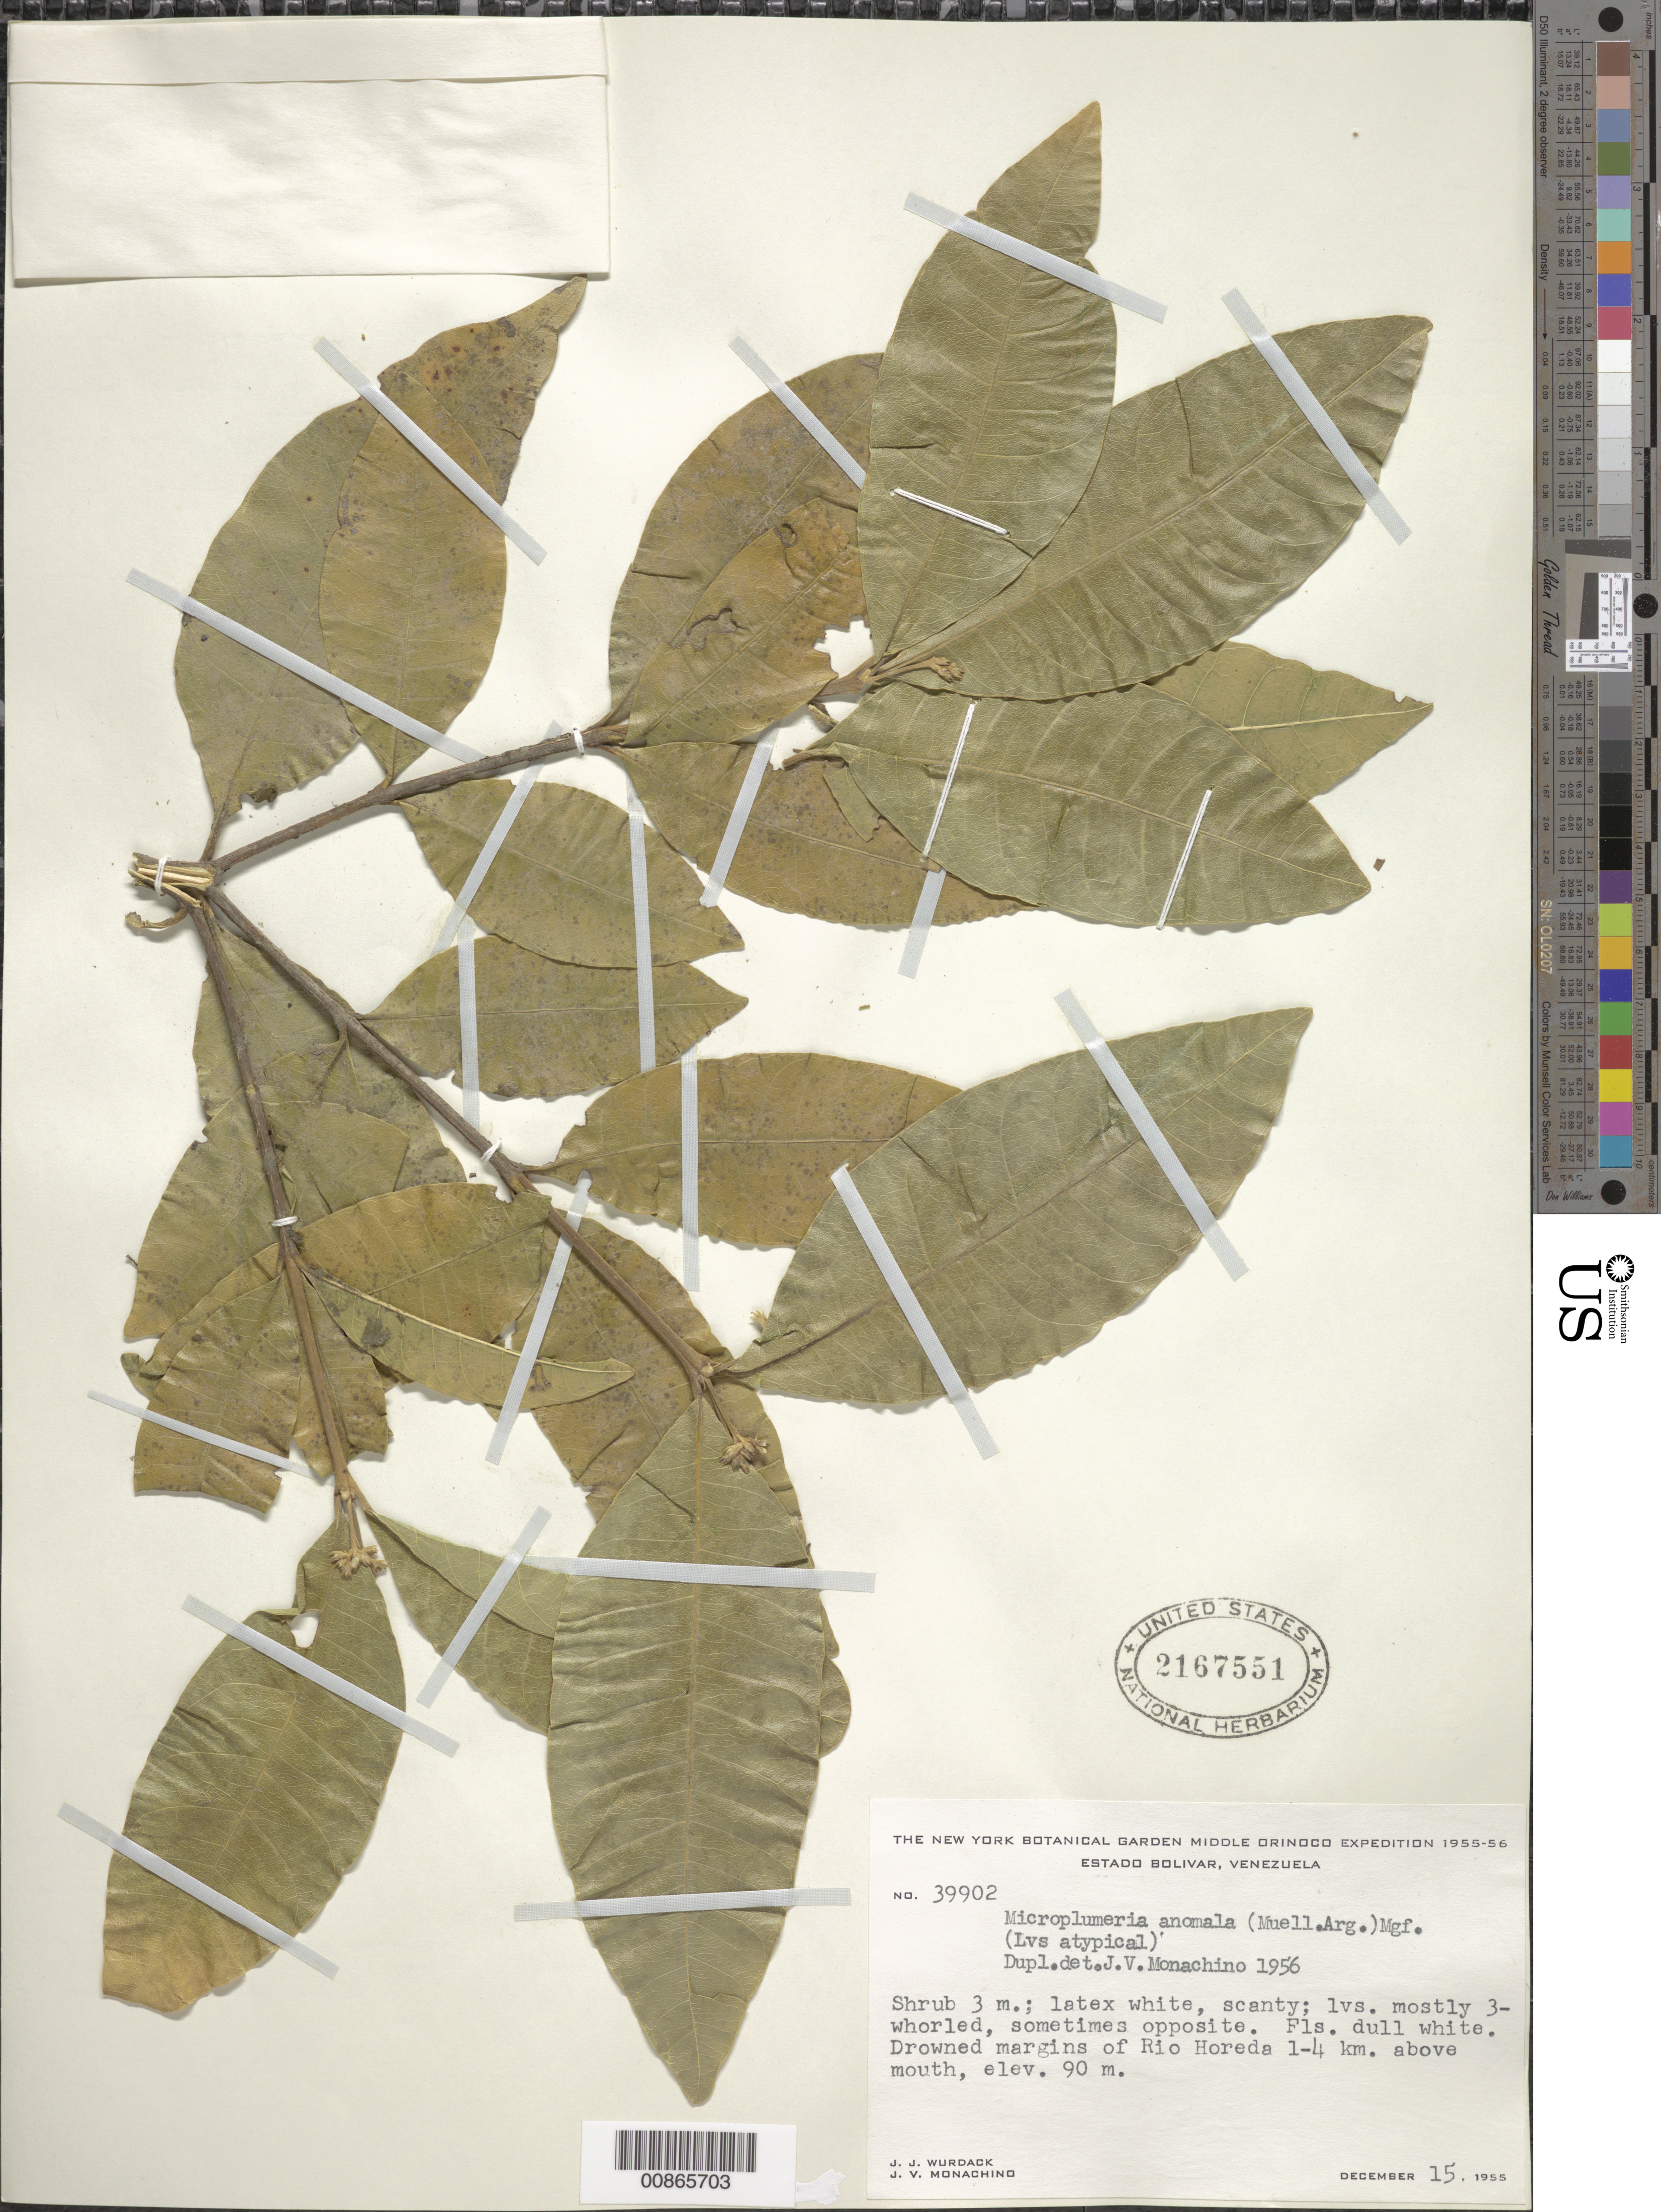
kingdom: Plantae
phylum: Tracheophyta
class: Magnoliopsida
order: Gentianales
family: Apocynaceae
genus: Microplumeria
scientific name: Microplumeria anomala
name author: (Müll. Arg.) Markgr.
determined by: Monachino, J. V.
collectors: J. J. Wurdack & J. V. Monachino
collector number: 39902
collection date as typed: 15-Dec-55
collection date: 1955-12-15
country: Venezuela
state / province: Bolívar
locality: Río Orinoco, Río Horeda, 1-4 km above mouth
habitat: Drowned margins of river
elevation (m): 90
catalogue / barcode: US 2167551